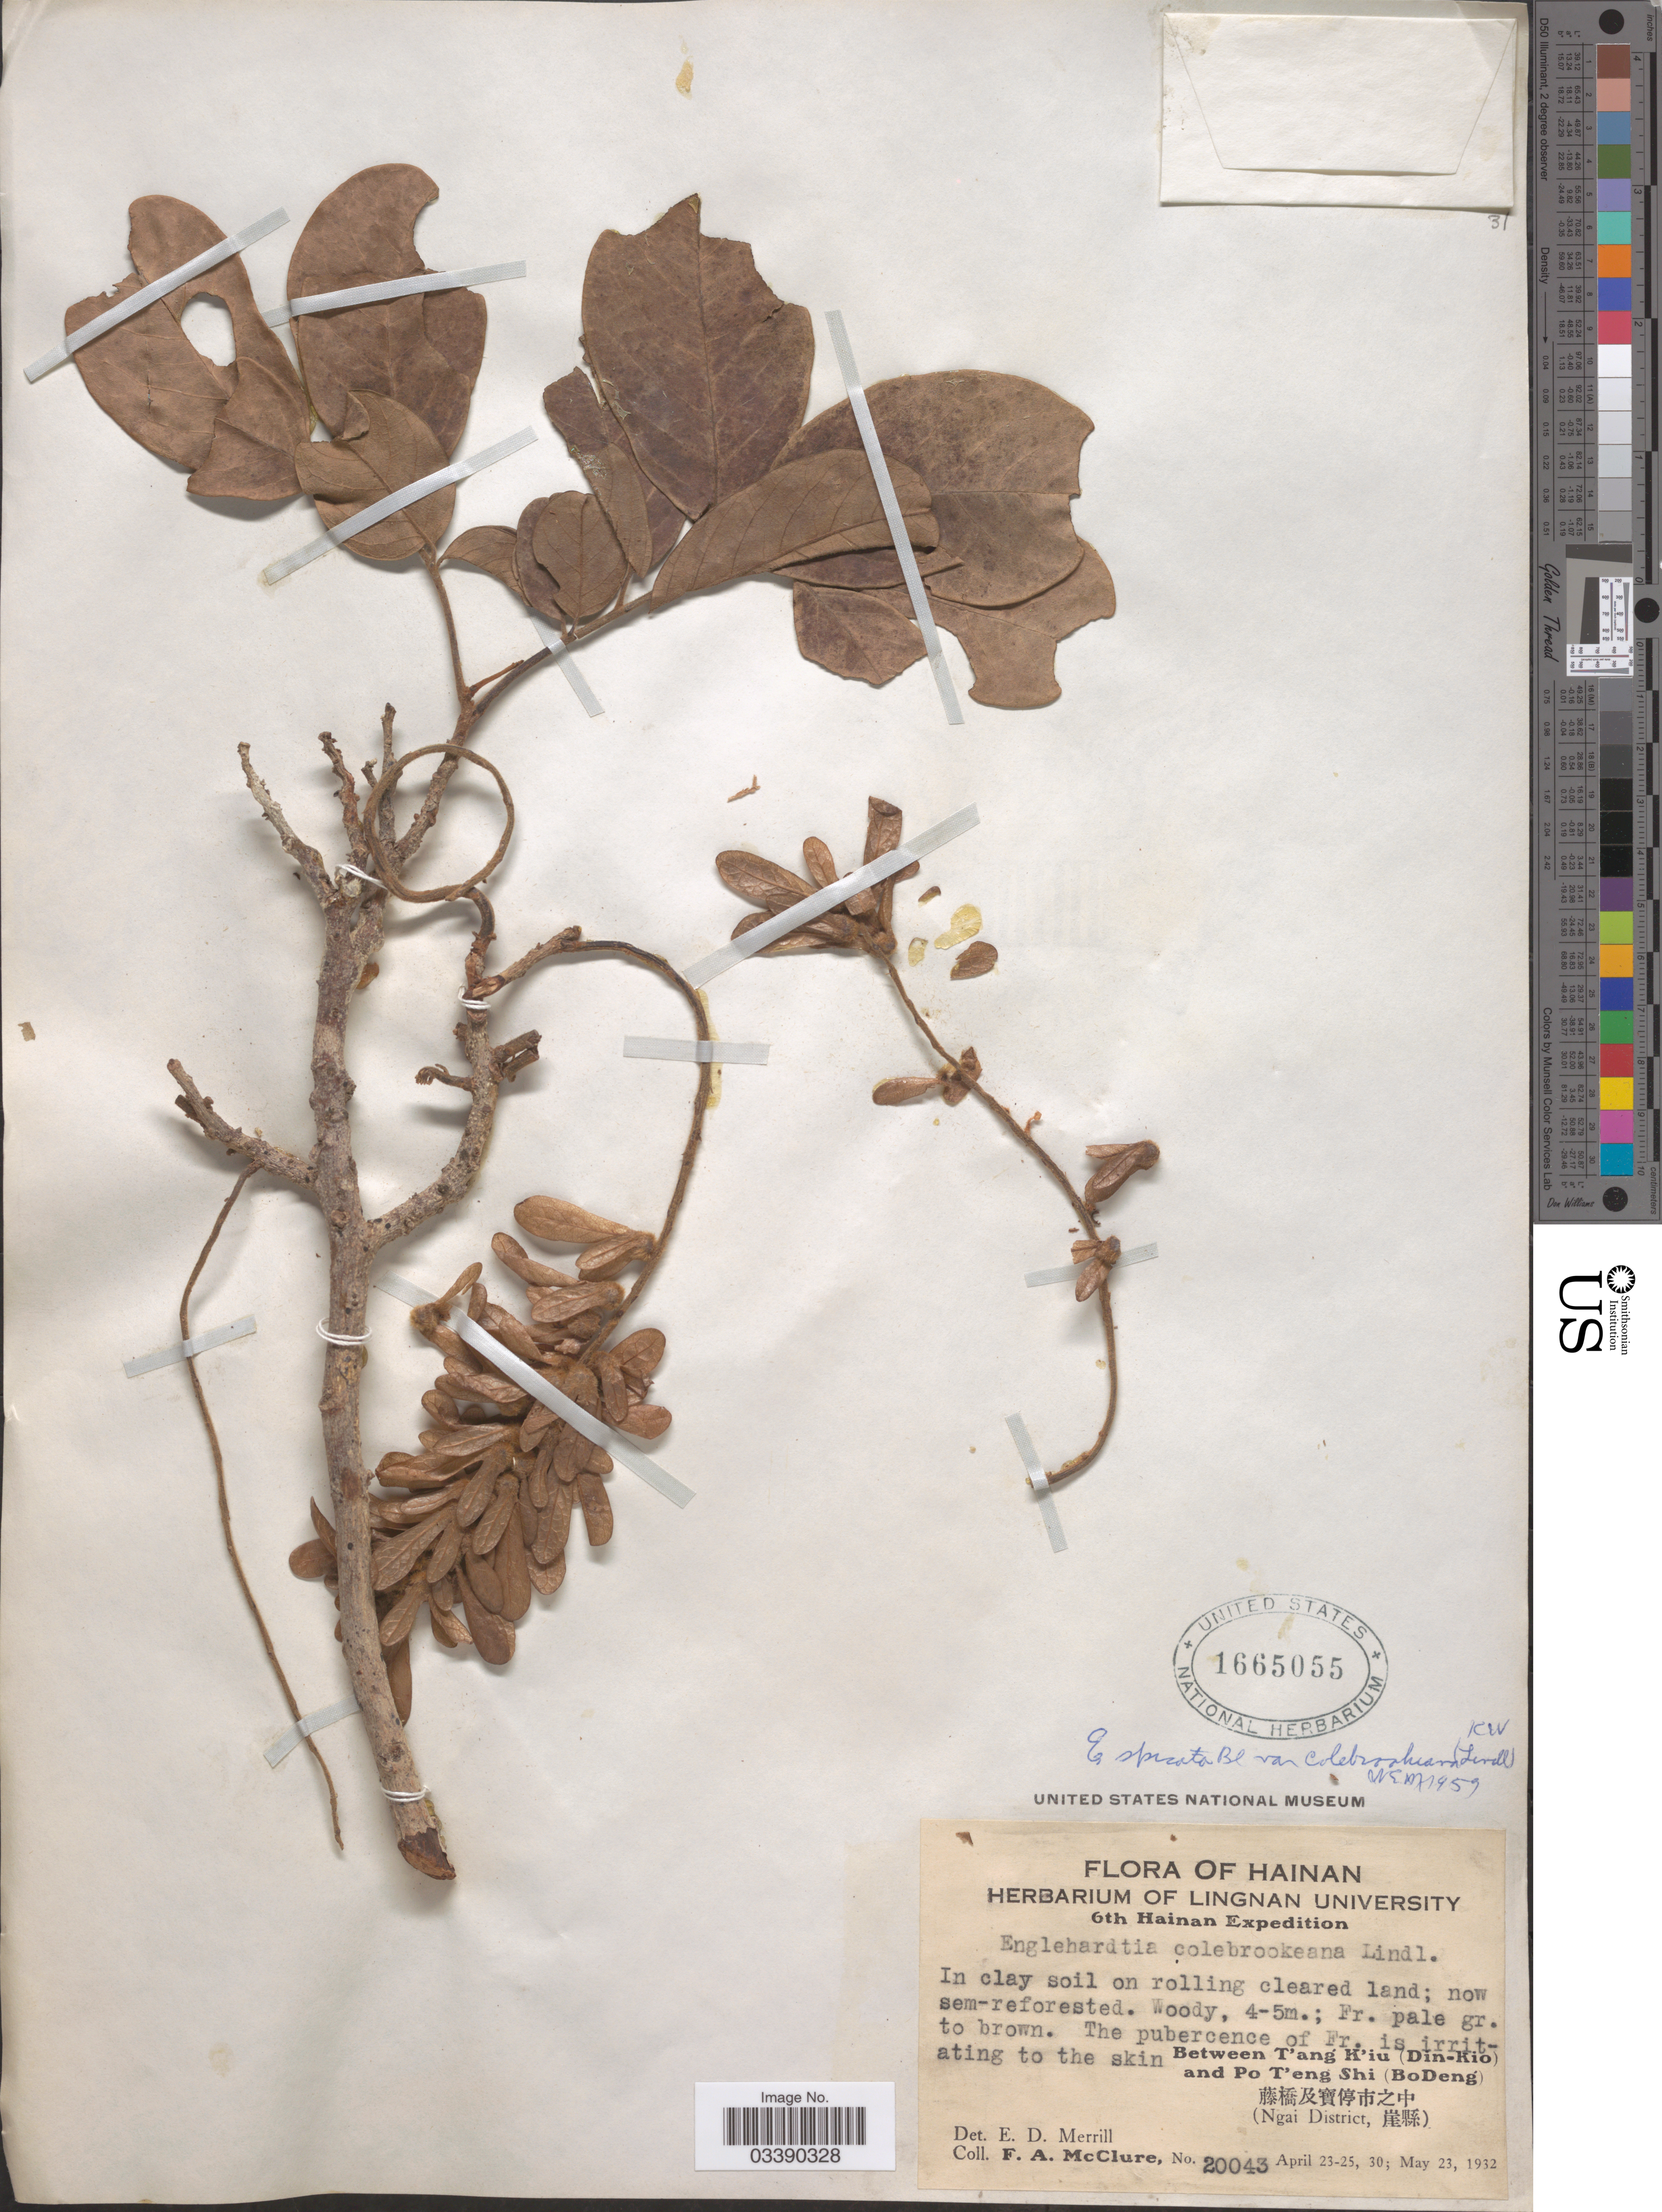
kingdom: Plantae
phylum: Tracheophyta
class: Magnoliopsida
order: Fagales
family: Juglandaceae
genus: Engelhardia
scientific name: Engelhardia spicata var. colebrookeana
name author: (Lindl.) Koord. & Valeton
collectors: F. A. McClure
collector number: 20043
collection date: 1932-04-23/1932-05-23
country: China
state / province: Hainan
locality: Between T'ang K'iu (Din-Kio) and Po T'eng Shi (BoDeng) (Ngai District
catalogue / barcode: US 1665055